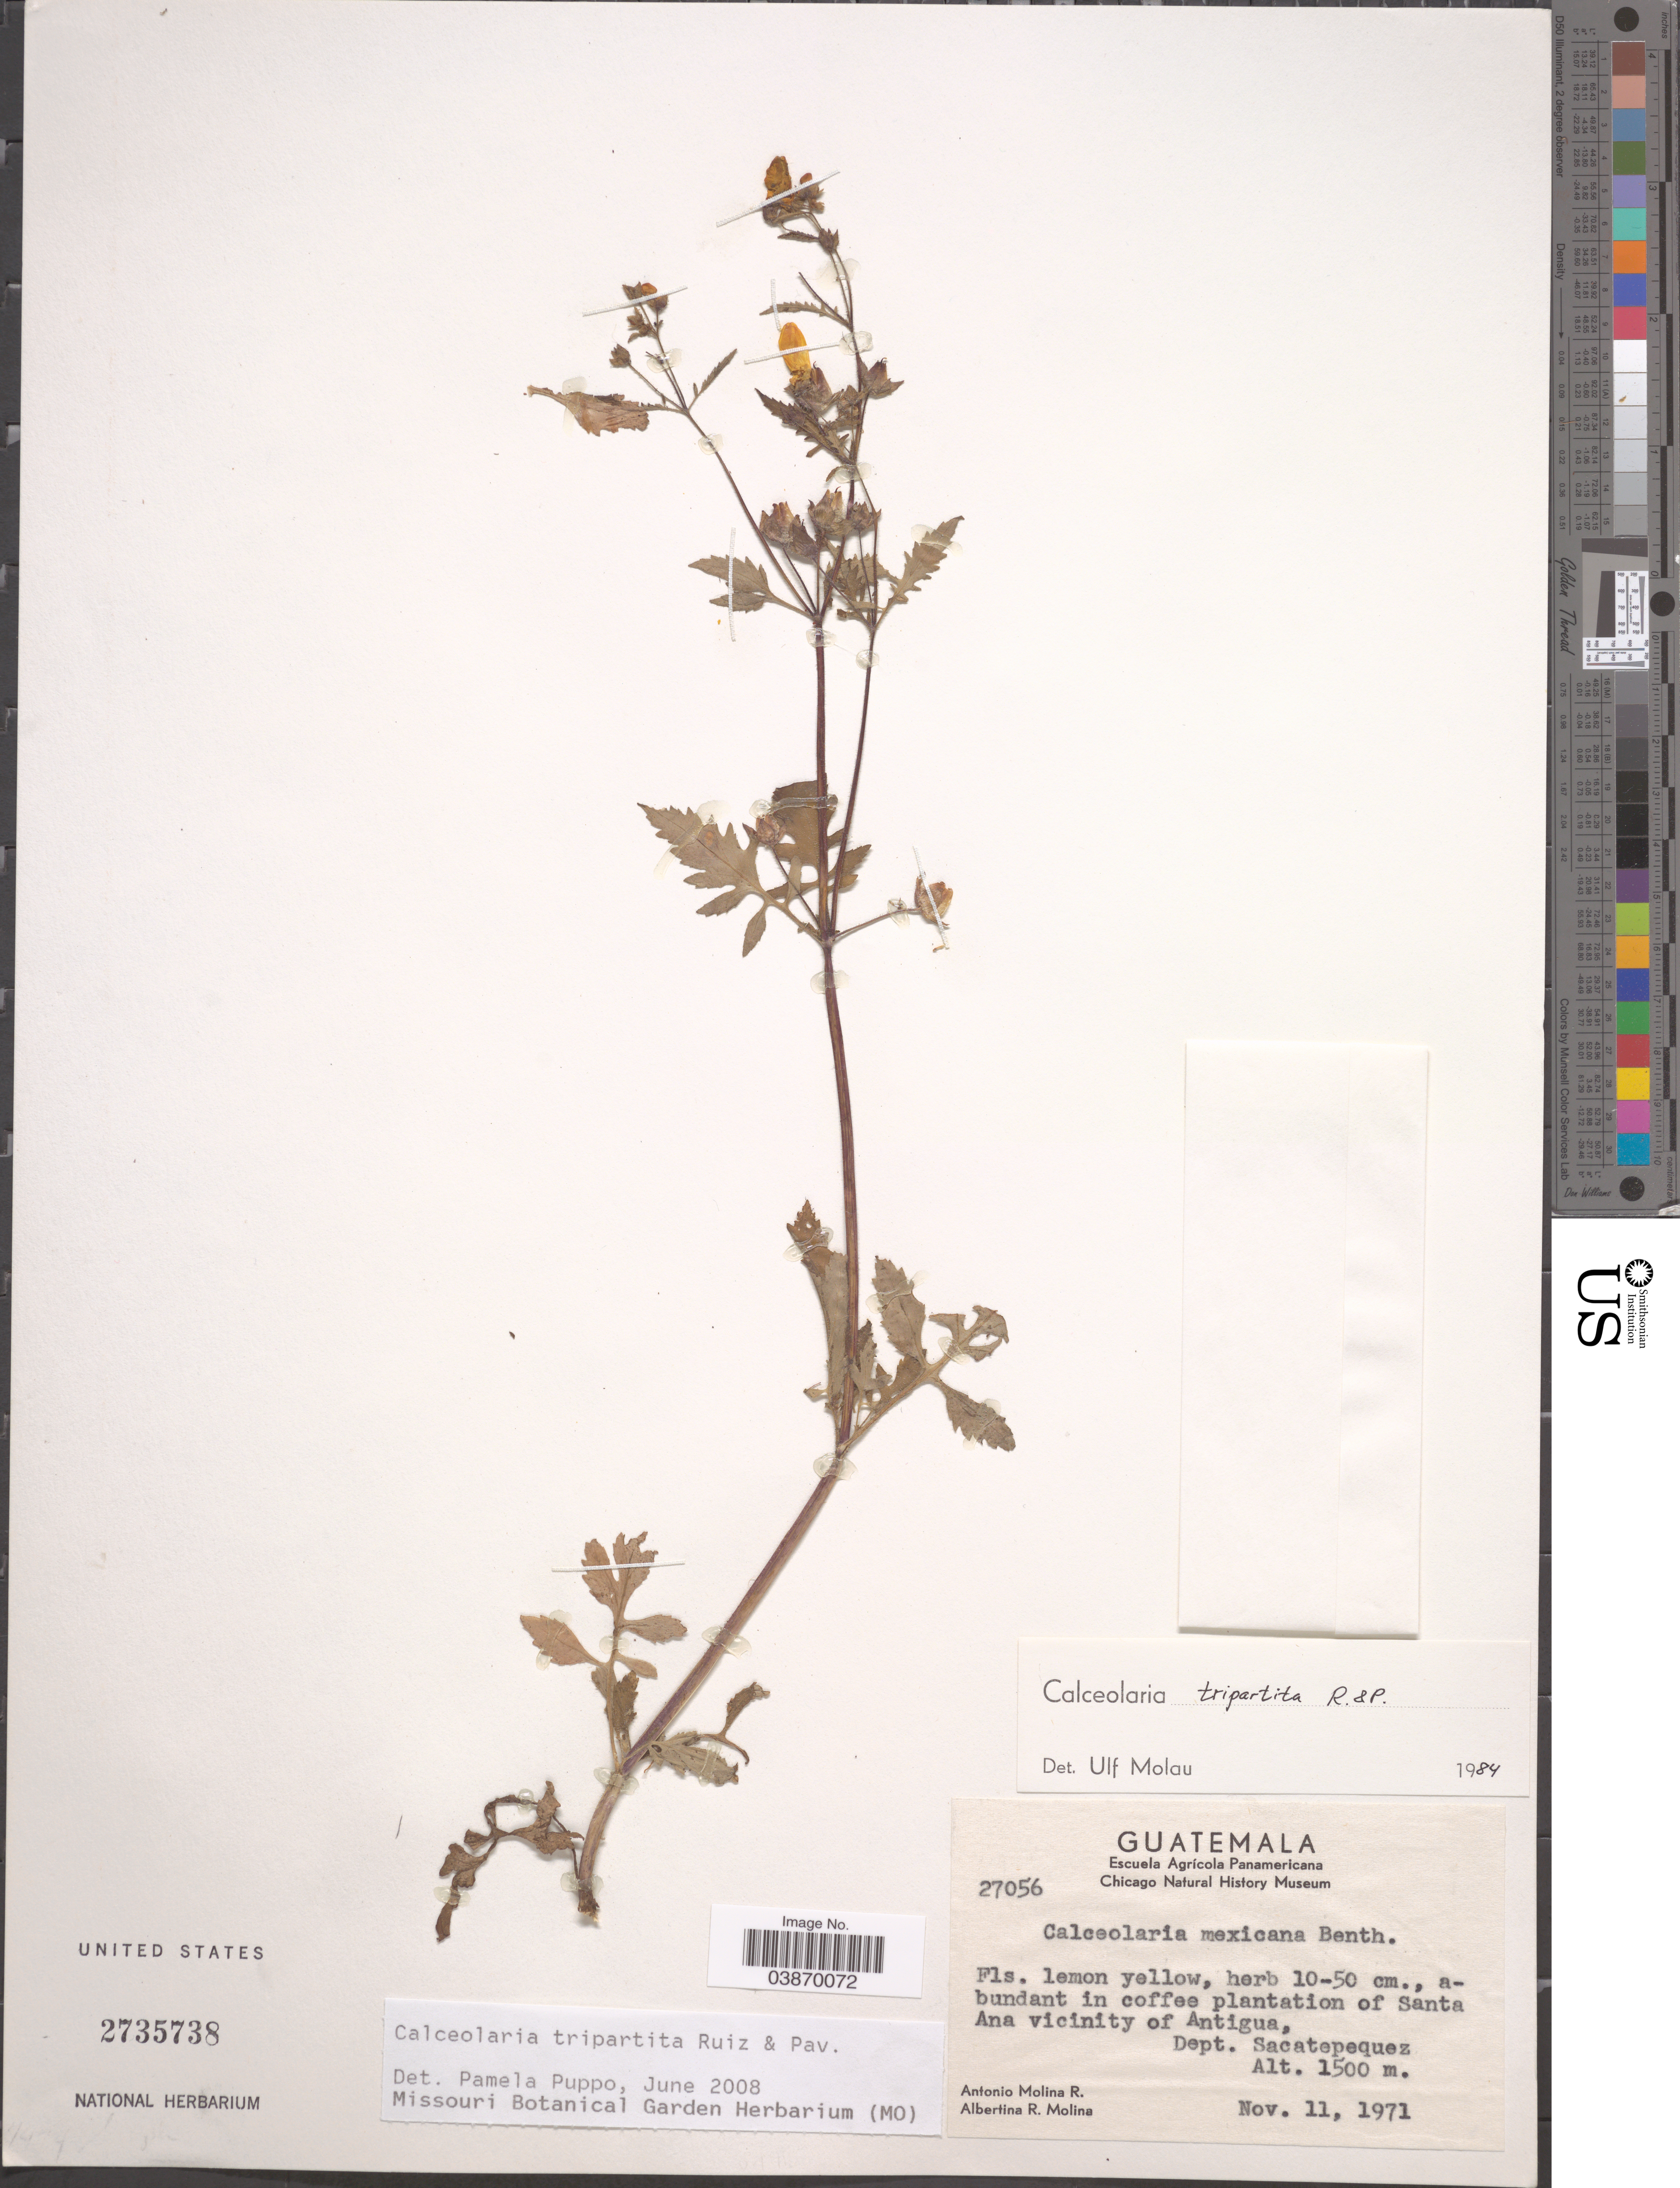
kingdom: Plantae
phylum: Tracheophyta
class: Magnoliopsida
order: Lamiales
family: Calceolariaceae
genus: Calceolaria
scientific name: Calceolaria tripartita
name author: Ruiz & Pav.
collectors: A. Molina R. & A. R. Molina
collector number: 27056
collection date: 1971-11-11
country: Guatemala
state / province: Sacatepequez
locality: Abundant in coffee plantation of Santa Ana vicinity of Antigua, Dept. Sacatepequez.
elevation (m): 1500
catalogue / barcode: US 2735738